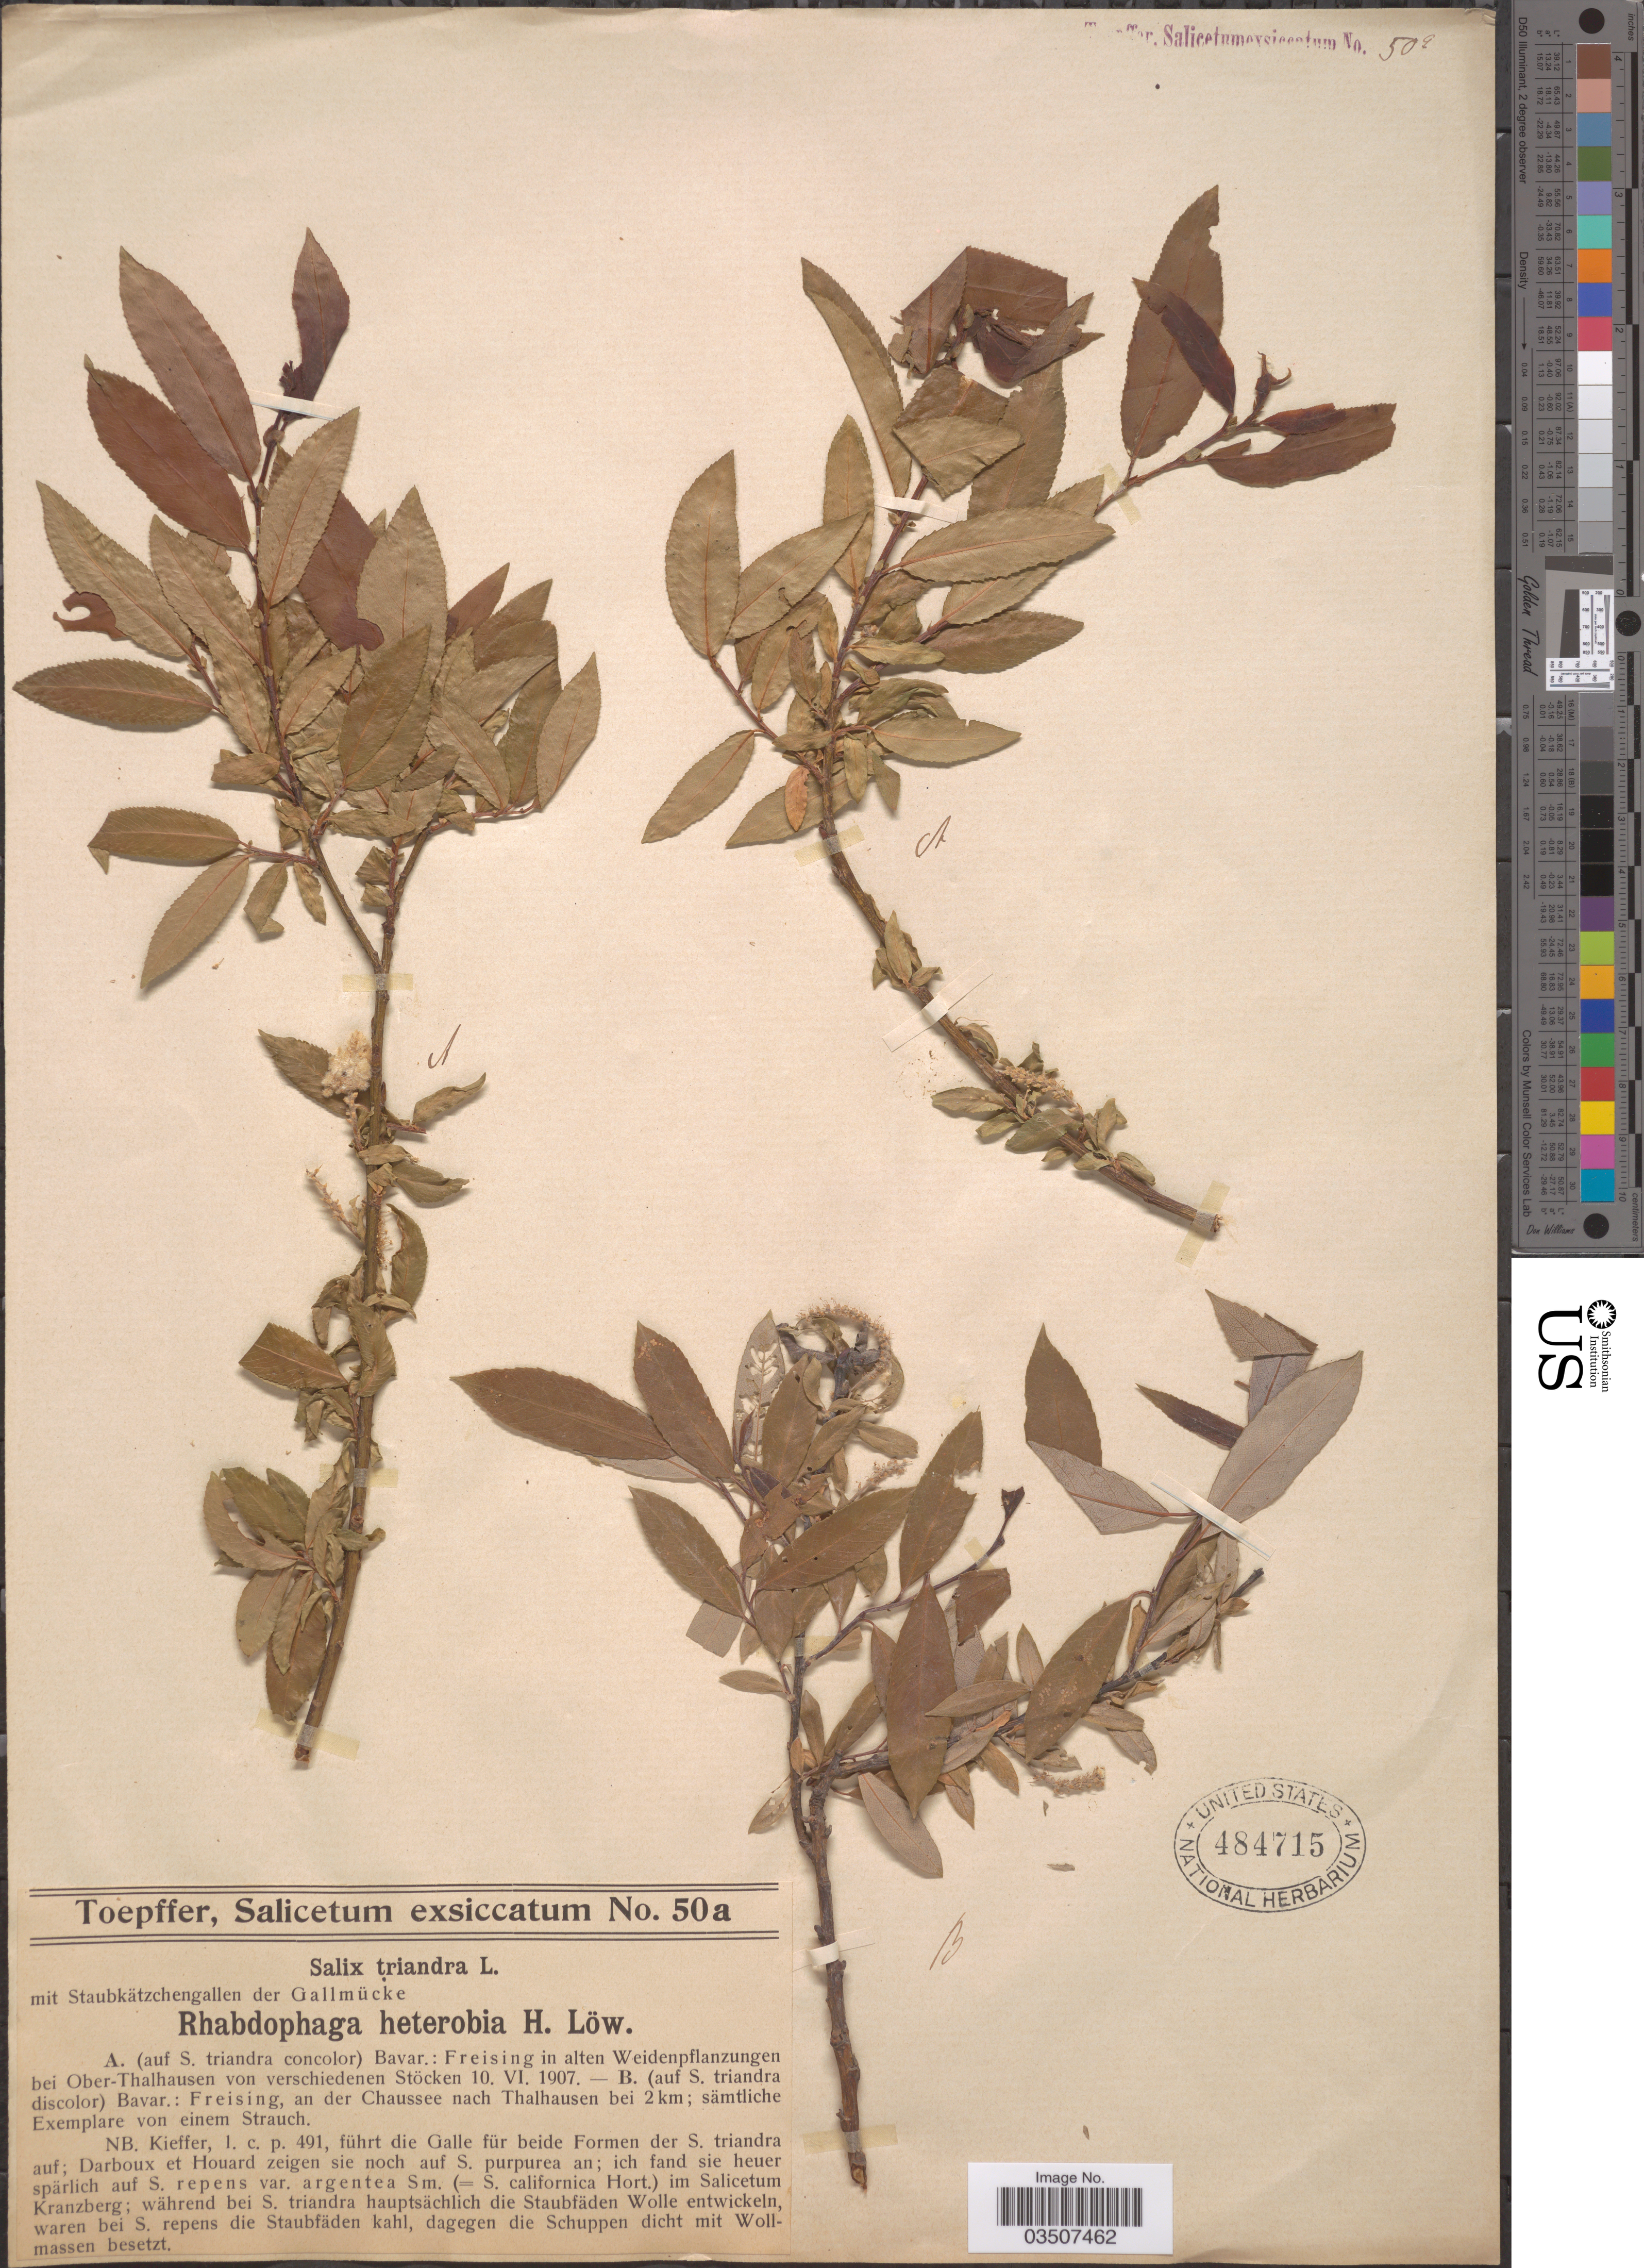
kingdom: Plantae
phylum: Tracheophyta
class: Magnoliopsida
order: Malpighiales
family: Salicaceae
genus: Salix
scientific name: Salix triandra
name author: L.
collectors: A. Toepffer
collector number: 50a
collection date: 1907-06-10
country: Germany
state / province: Bayern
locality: A. Bavar.: Freising in alten Weidenpflanzungen bei Ober-Thalhausen von verschiedenen Stöcken. B. Bavar.: Freising, an der Chaussee nach Thalhausen bei 2 km; sämtliche Exemplare von einem Strauch.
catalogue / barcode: US 484715